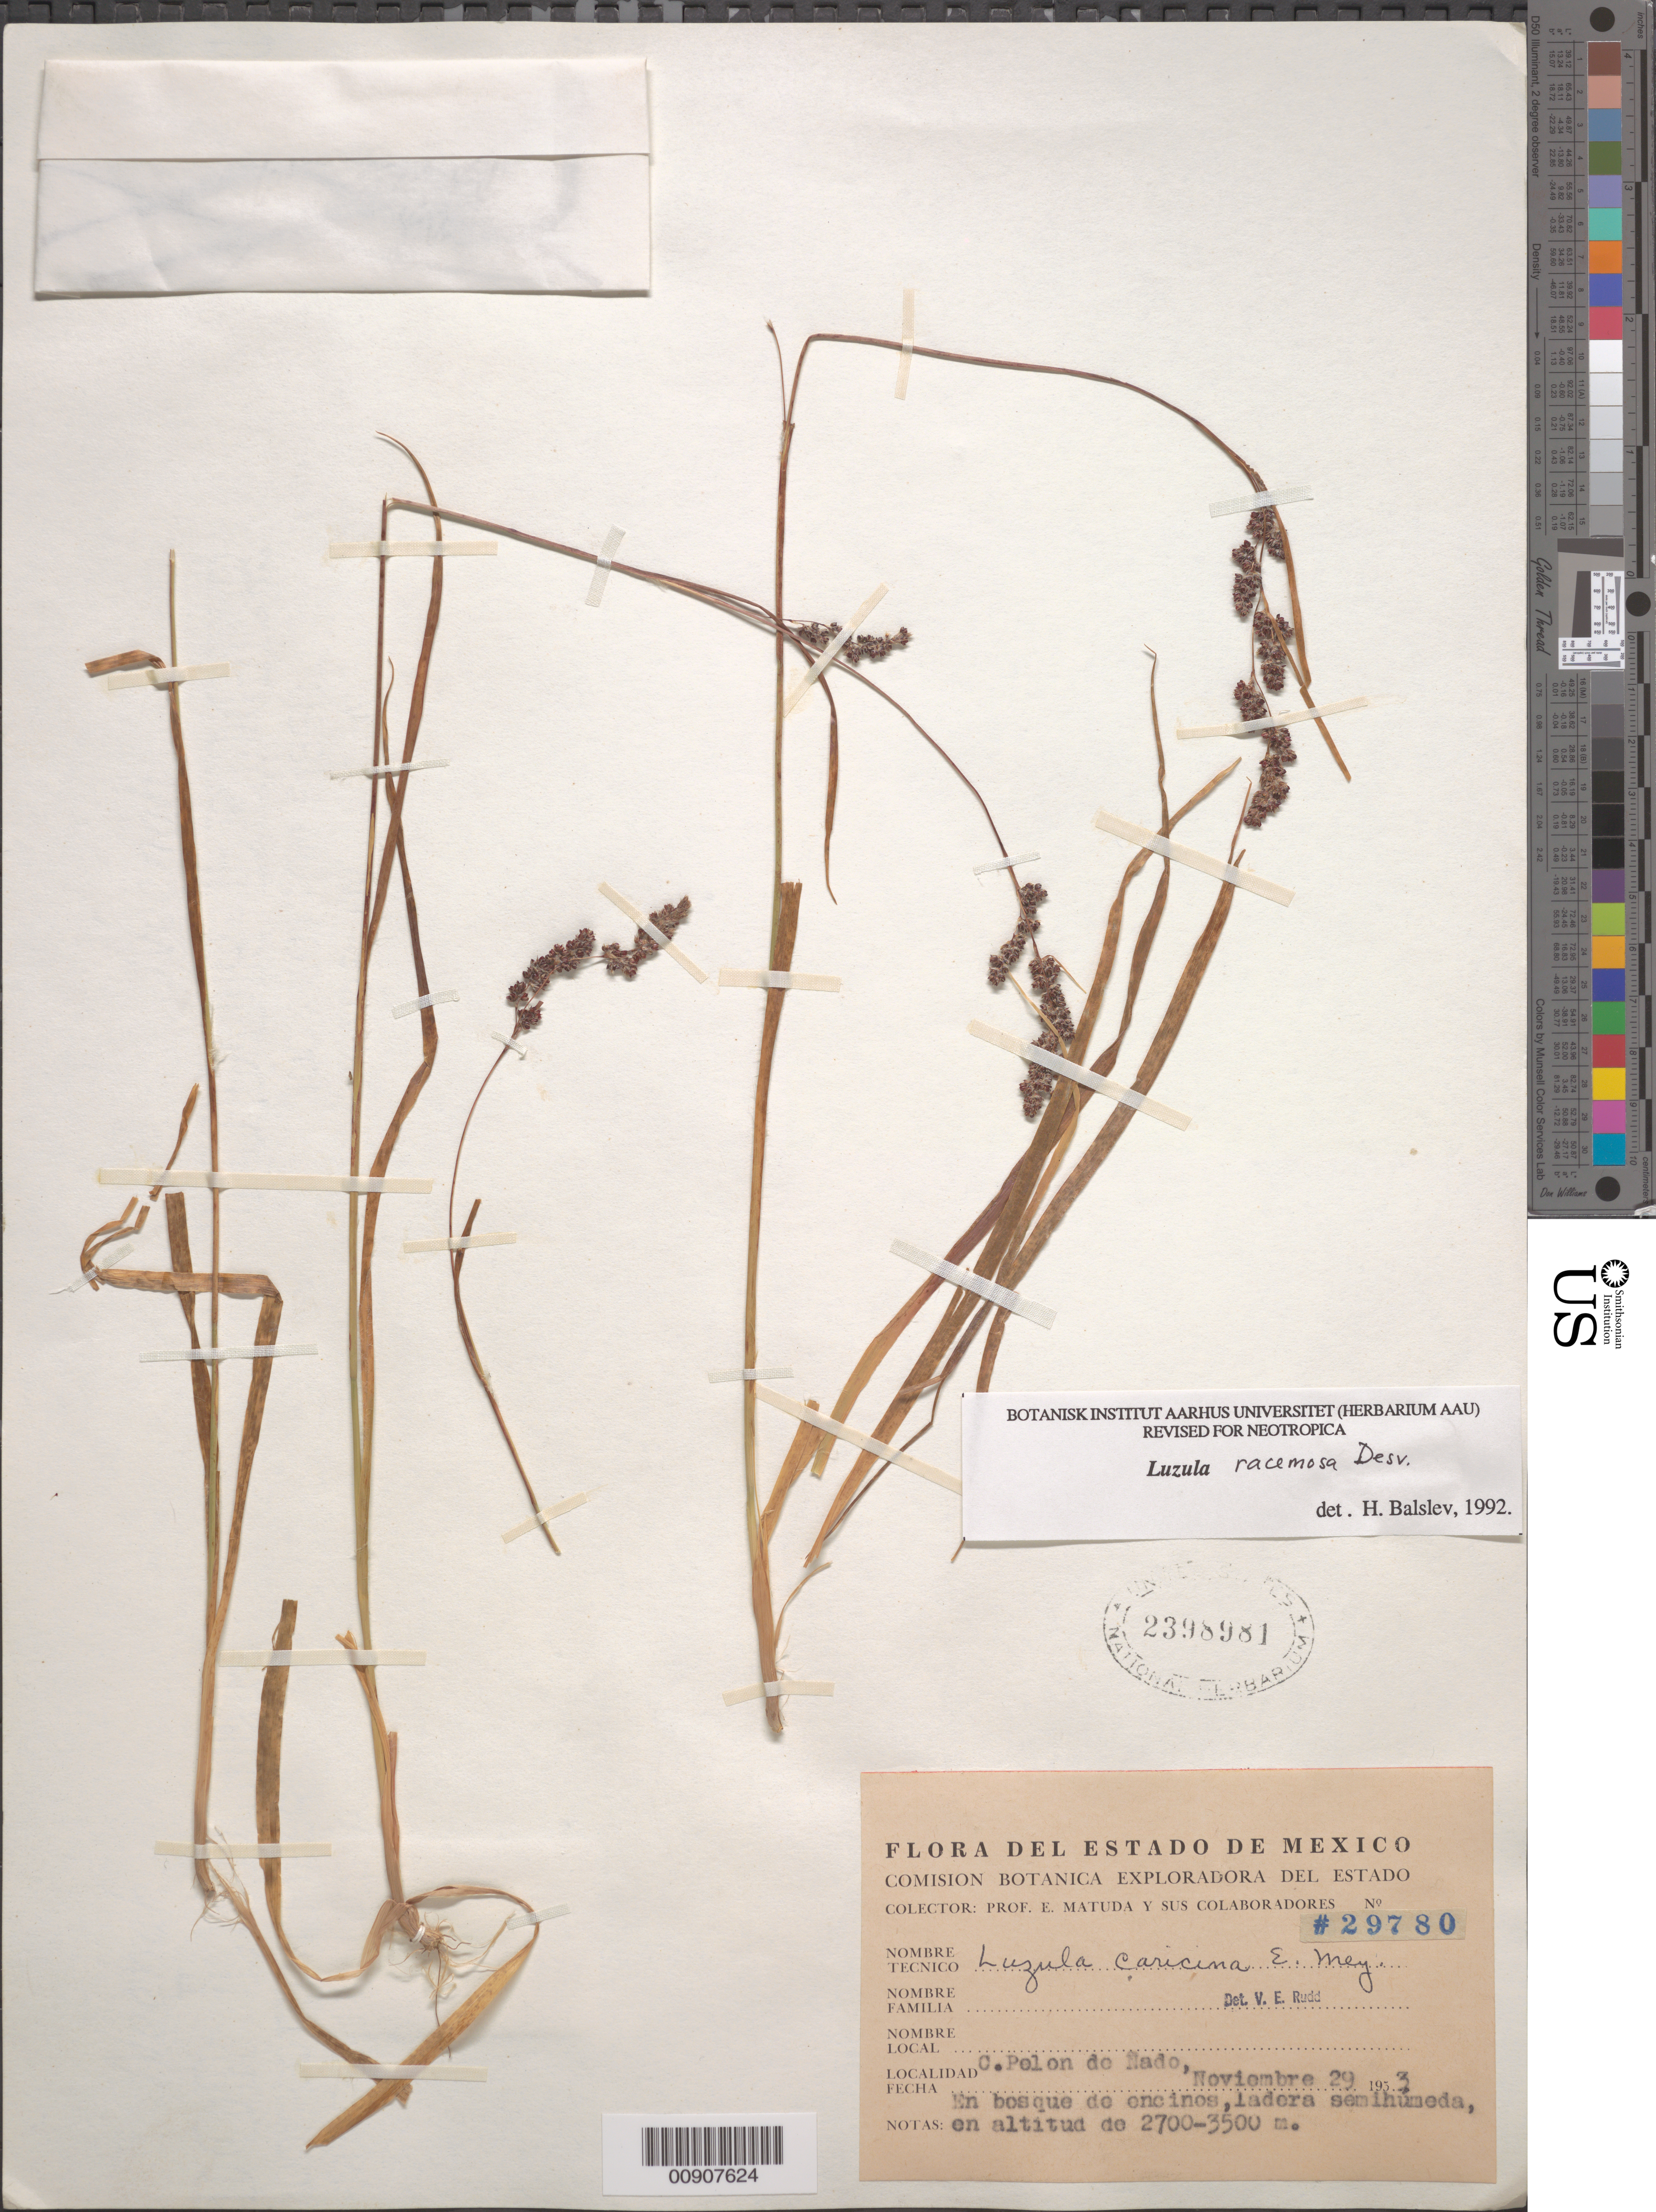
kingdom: Plantae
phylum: Tracheophyta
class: Liliopsida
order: Poales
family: Juncaceae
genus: Luzula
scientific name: Luzula racemosa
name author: Desv.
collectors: E. Matuda & et al.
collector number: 29780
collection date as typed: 29 Nov 1953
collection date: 1953-11-29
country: Mexico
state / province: México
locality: C. Pelon de Nado. Estado de México.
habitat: En bosque de encinos, ladera semihúmeda.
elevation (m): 3500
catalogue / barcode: US 2398981